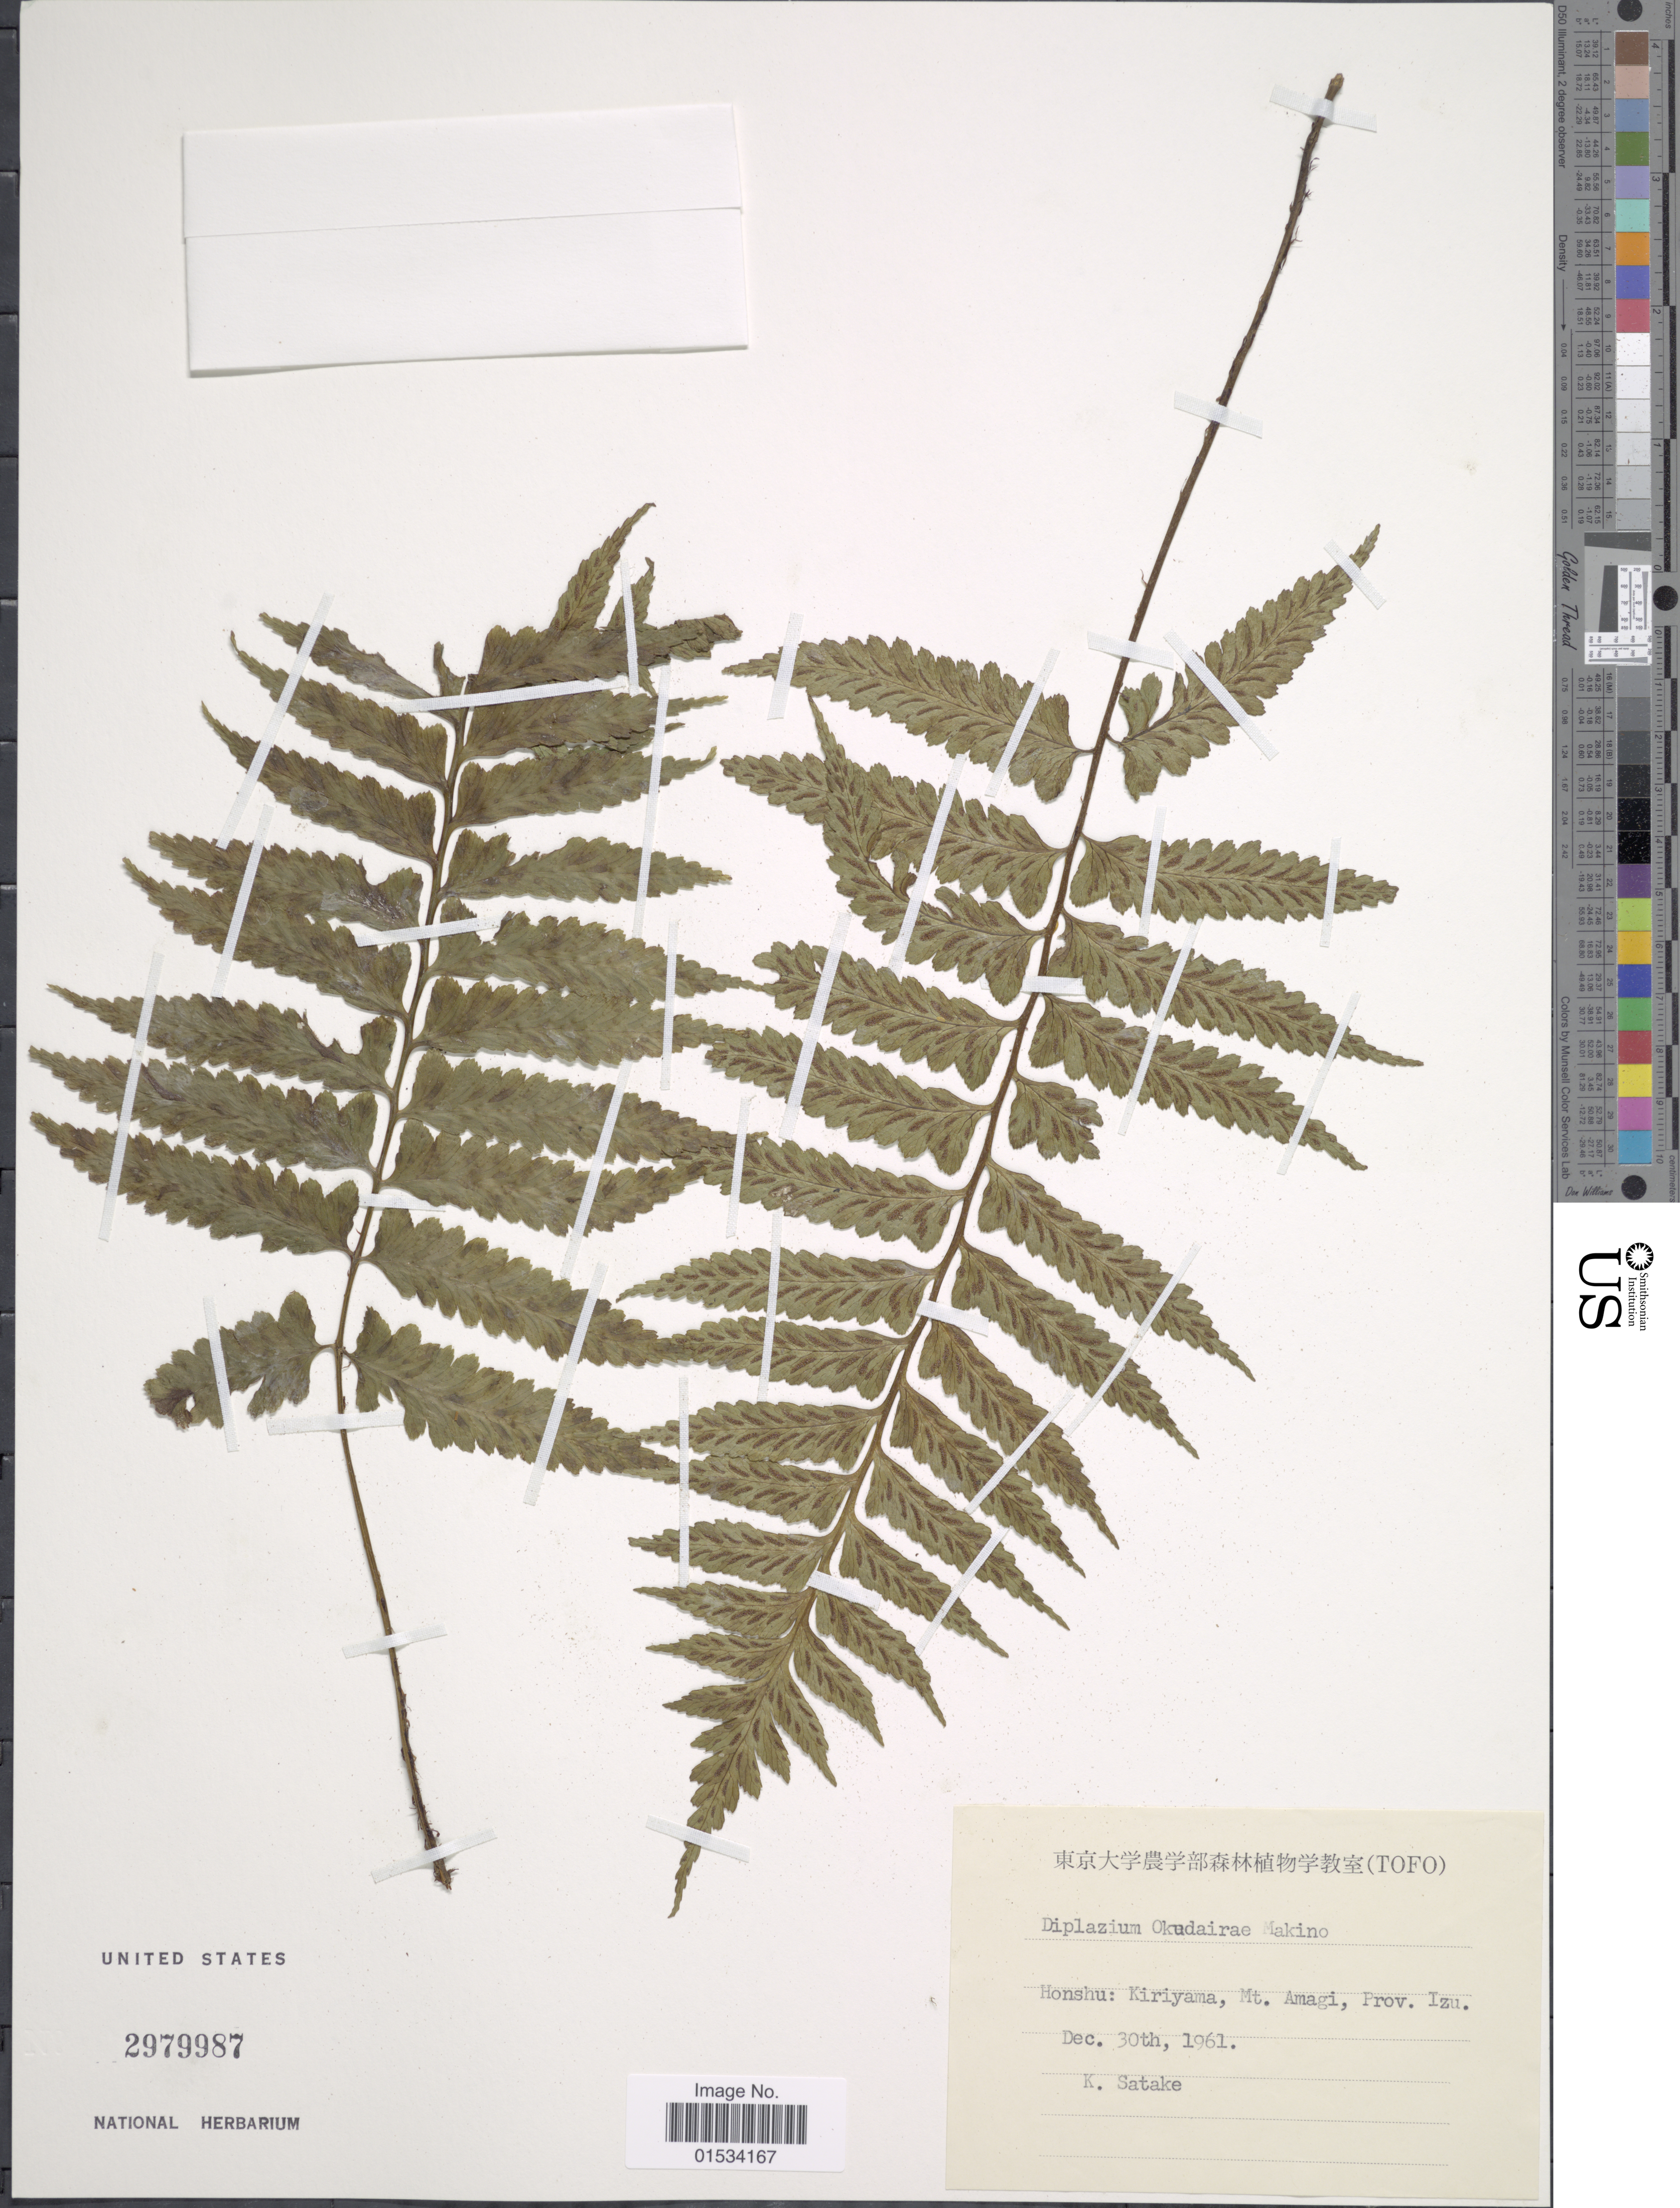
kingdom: Plantae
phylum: Tracheophyta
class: Polypodiopsida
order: Polypodiales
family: Athyriaceae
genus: Diplazium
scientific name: Diplazium okudairai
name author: Makino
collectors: K. Satake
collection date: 1961-12-30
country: Japan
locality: Honshu: Kiriyama, Mt. Amagi, Prov. Izu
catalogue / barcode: US 2979987